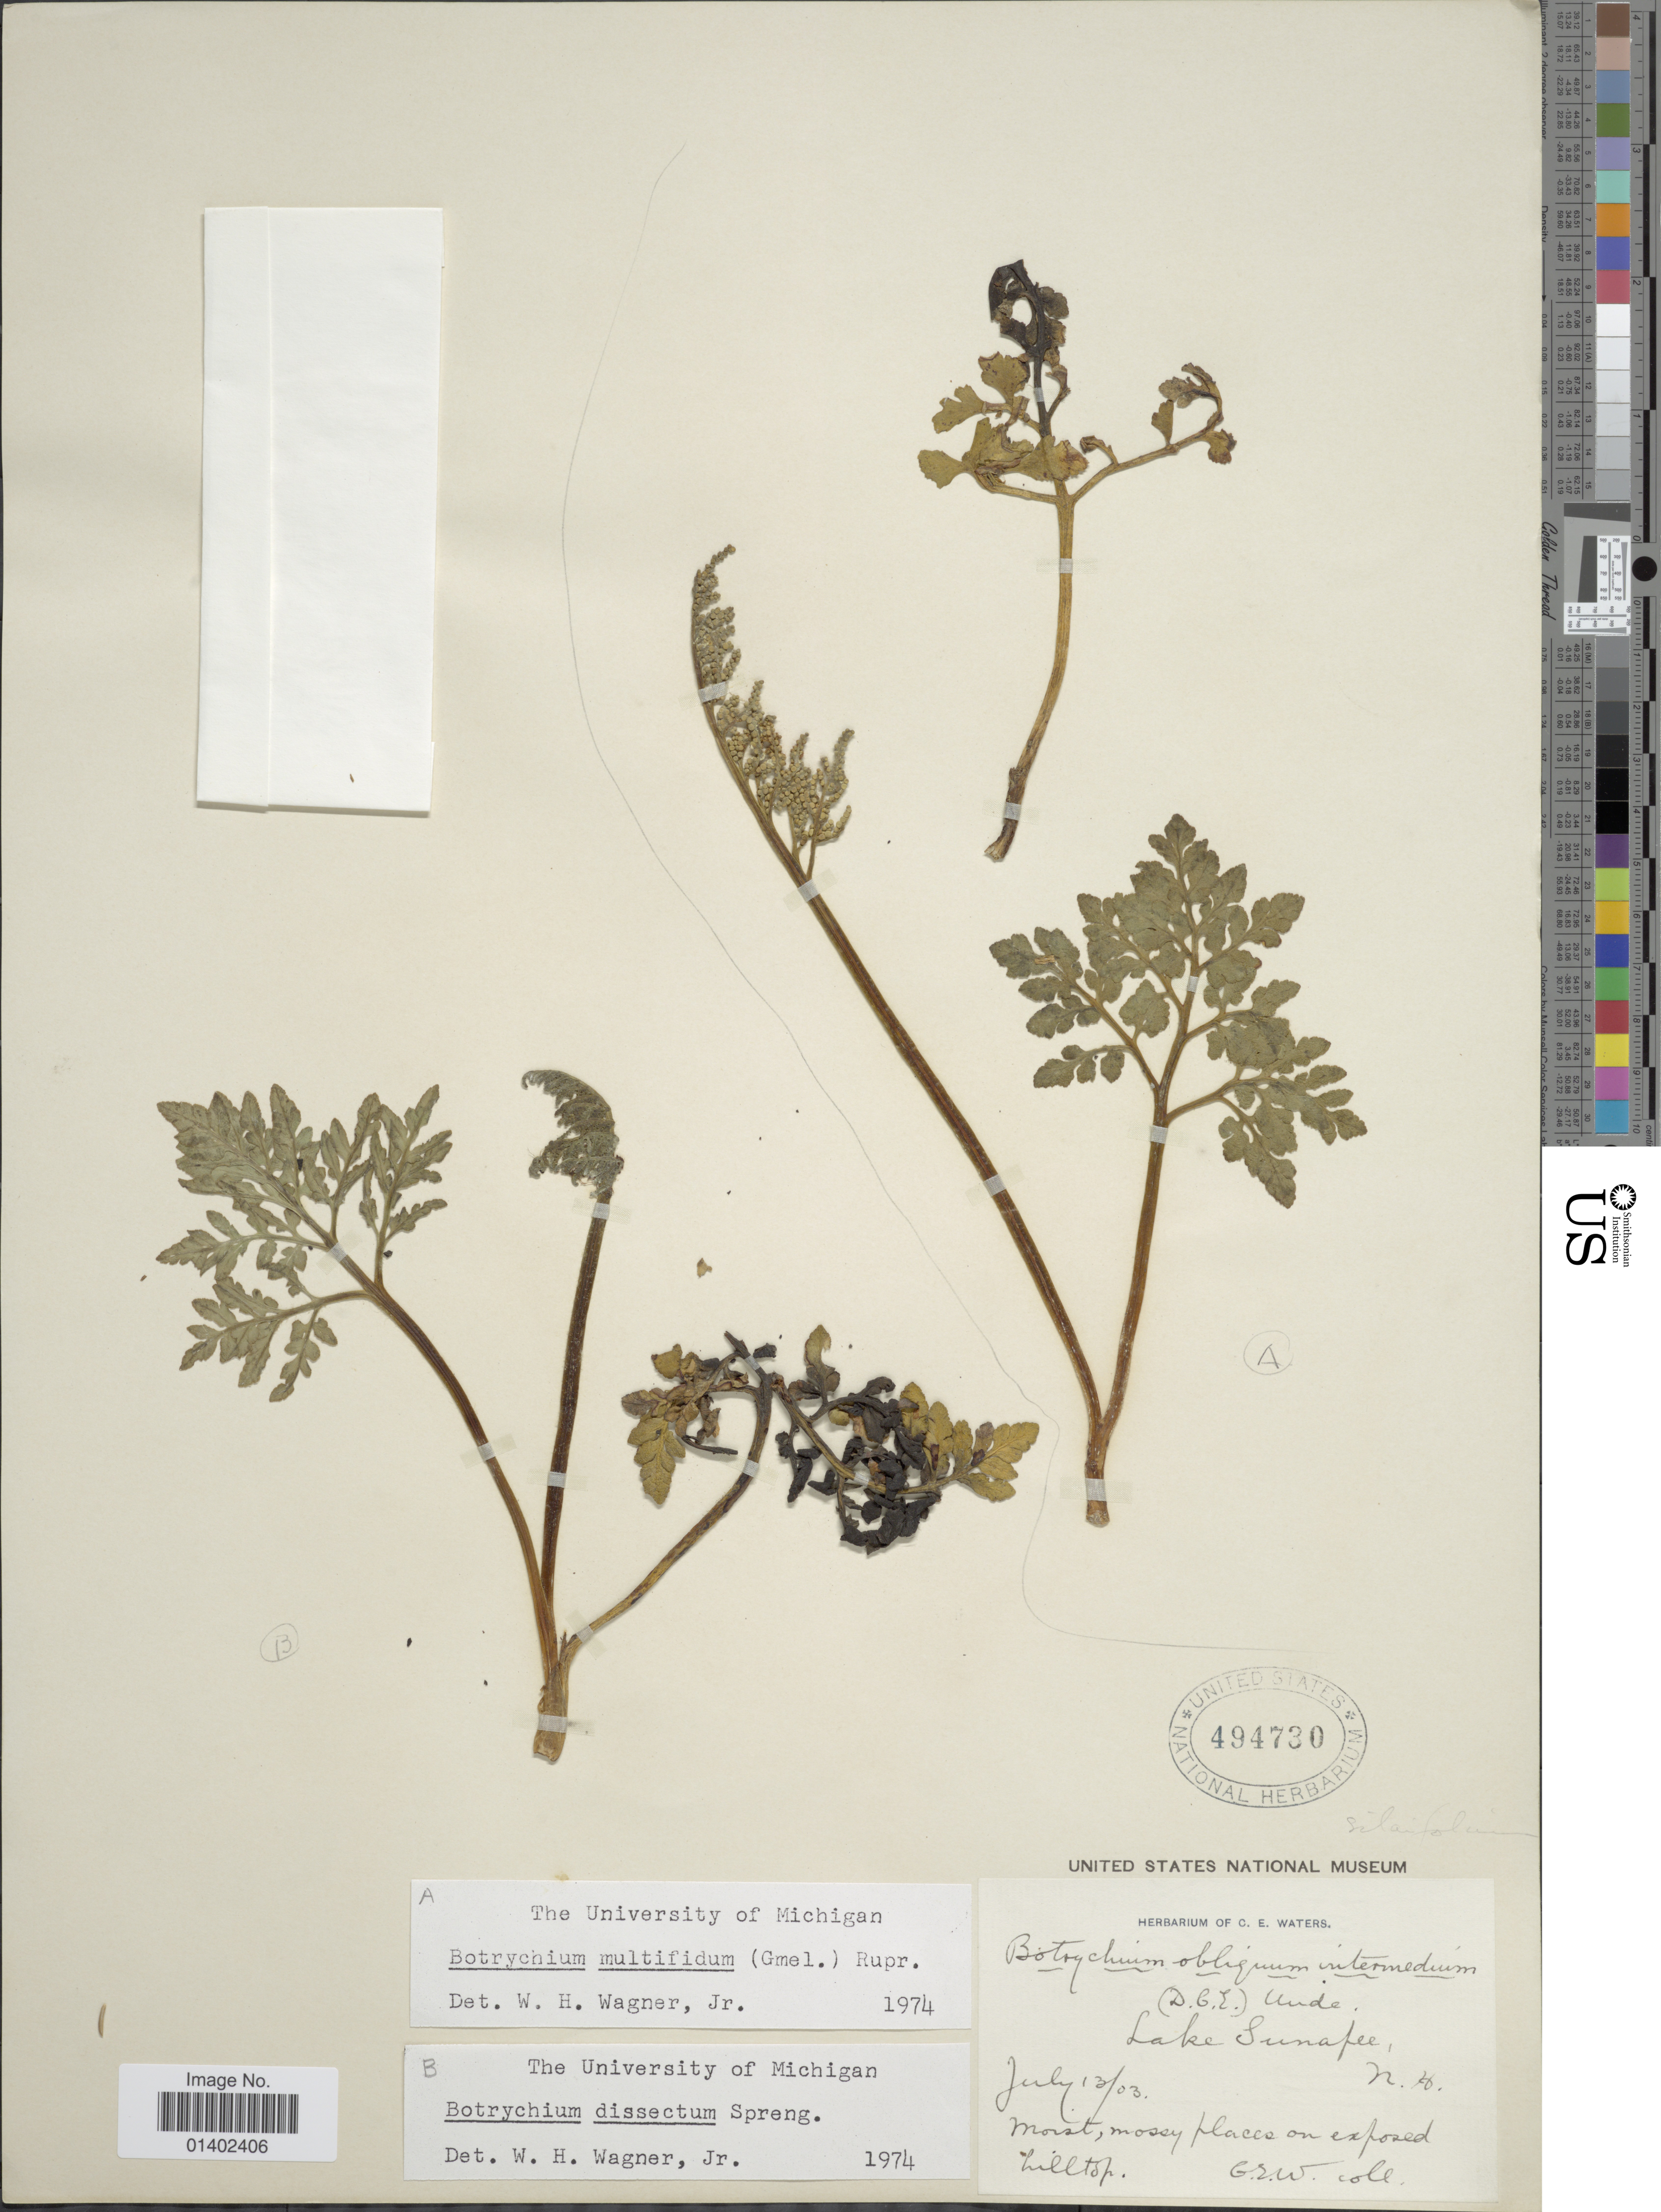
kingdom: Plantae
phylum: Tracheophyta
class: Polypodiopsida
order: Ophioglossales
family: Ophioglossaceae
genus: Botrychium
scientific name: Botrychium multifidum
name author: (J.F. Gmel.) Rupr.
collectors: C. Waters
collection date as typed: Transcribed d/m/y: 13/7/3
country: United States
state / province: New Hampshire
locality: Lake Sunafee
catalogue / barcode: US 494730